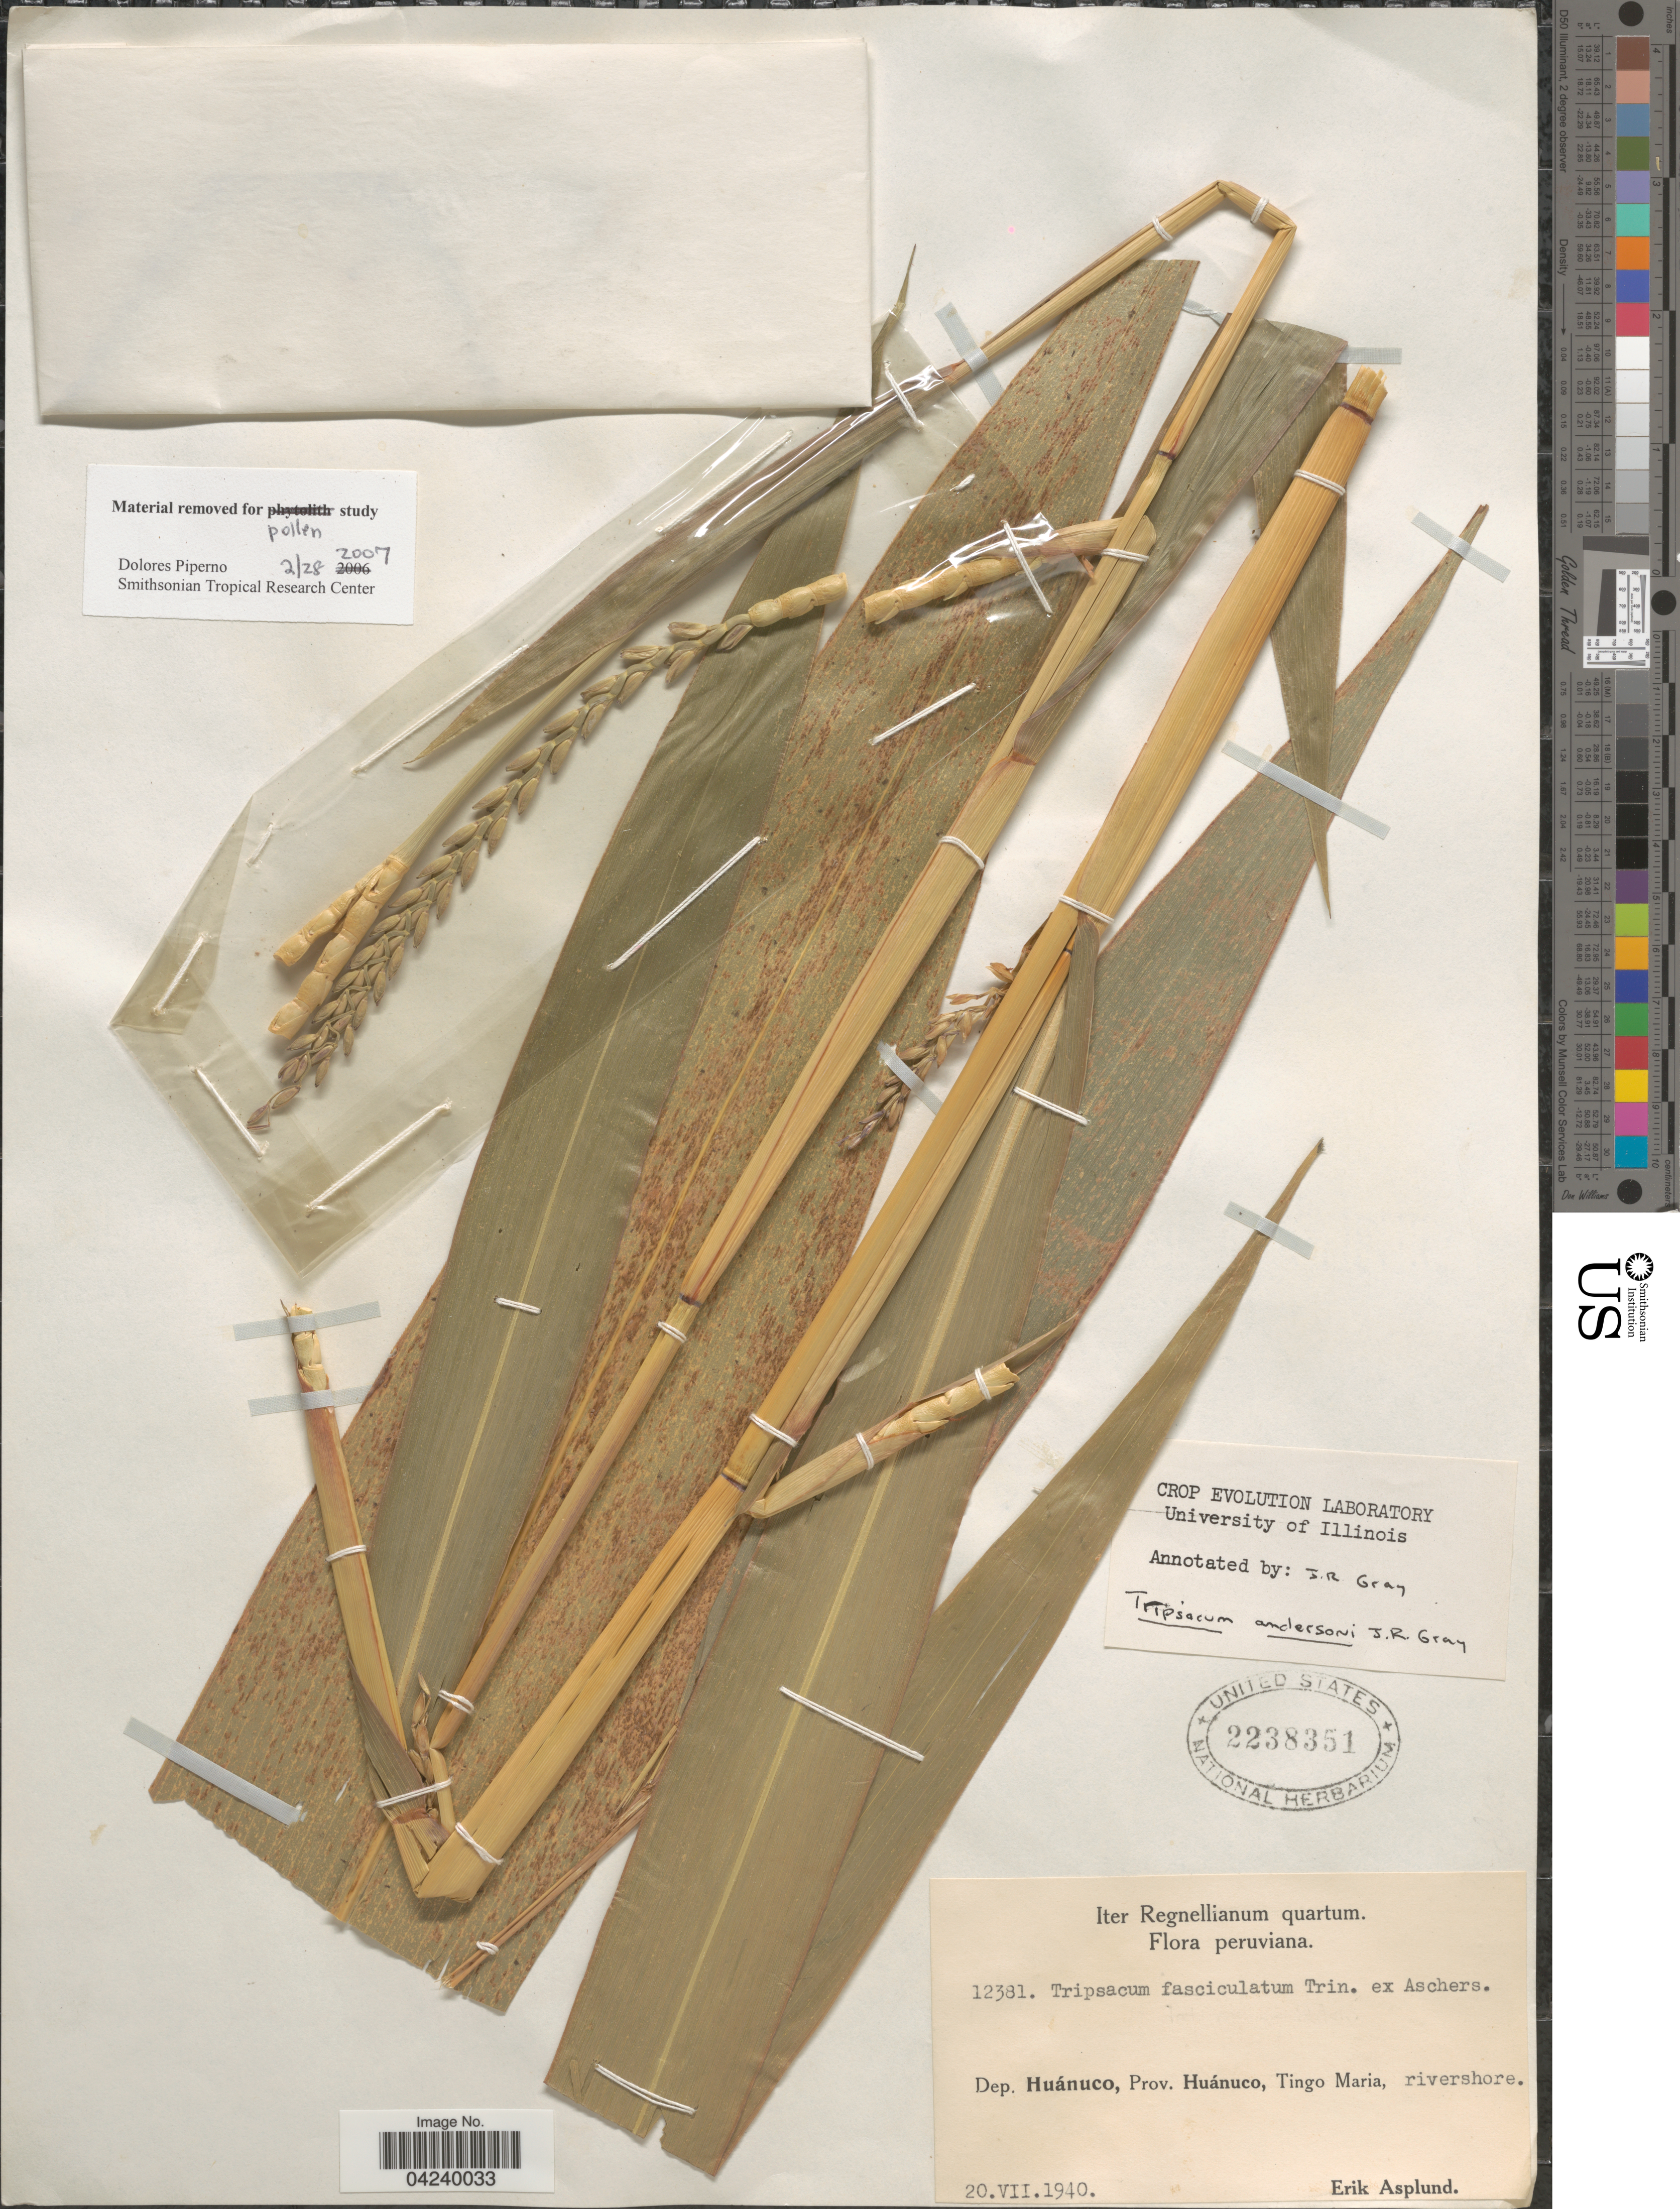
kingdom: Plantae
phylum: Tracheophyta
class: Liliopsida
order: Poales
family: Poaceae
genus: Tripsacum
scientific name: Tripsacum andersonii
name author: J.R. Gray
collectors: E. Asplund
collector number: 12381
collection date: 1940-07-20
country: Peru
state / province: Huánuco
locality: Iter Regnellianum quartum. Dep. Huánuco, Prov. Huánuco, Tingo Maria, rivershore.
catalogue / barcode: US 2238351